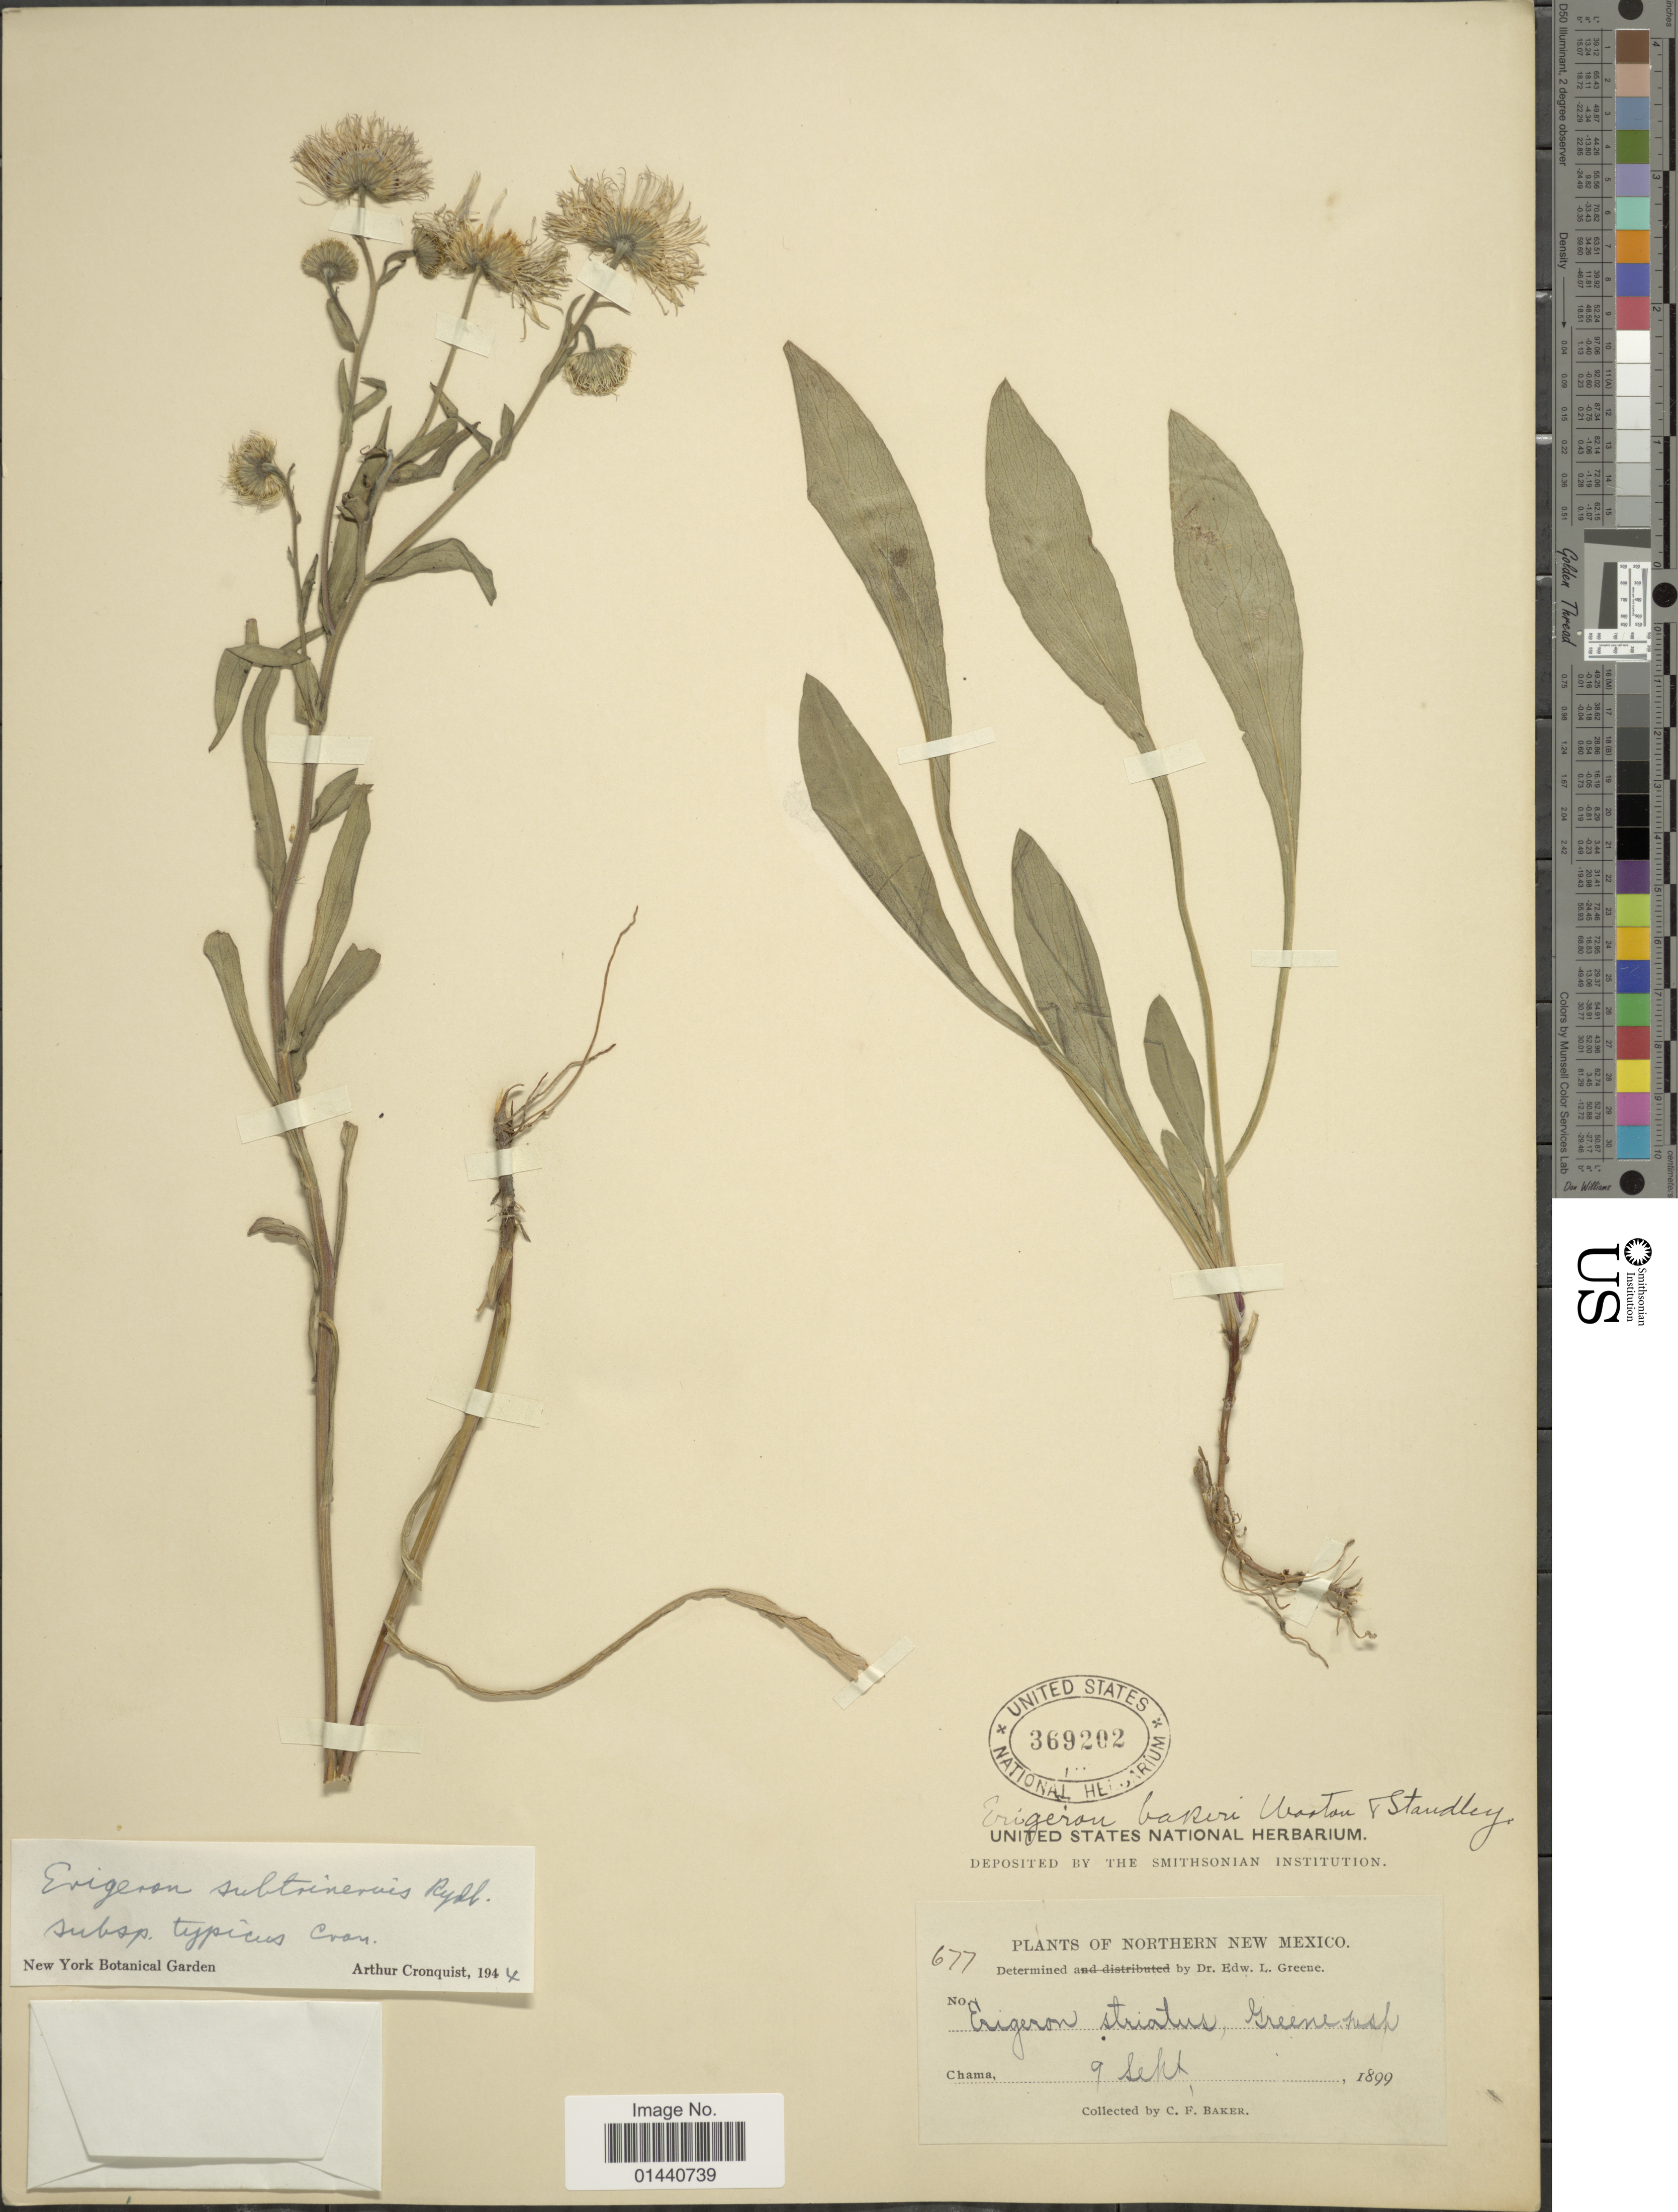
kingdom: Plantae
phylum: Tracheophyta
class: Magnoliopsida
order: Asterales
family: Asteraceae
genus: Erigeron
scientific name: Erigeron subtrinervis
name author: Rydb. ex Porter & Britton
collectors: C. F. Baker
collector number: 677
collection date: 1899-09-09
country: United States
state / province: New Mexico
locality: Northern New Mexico. Chama.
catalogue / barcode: US 369202